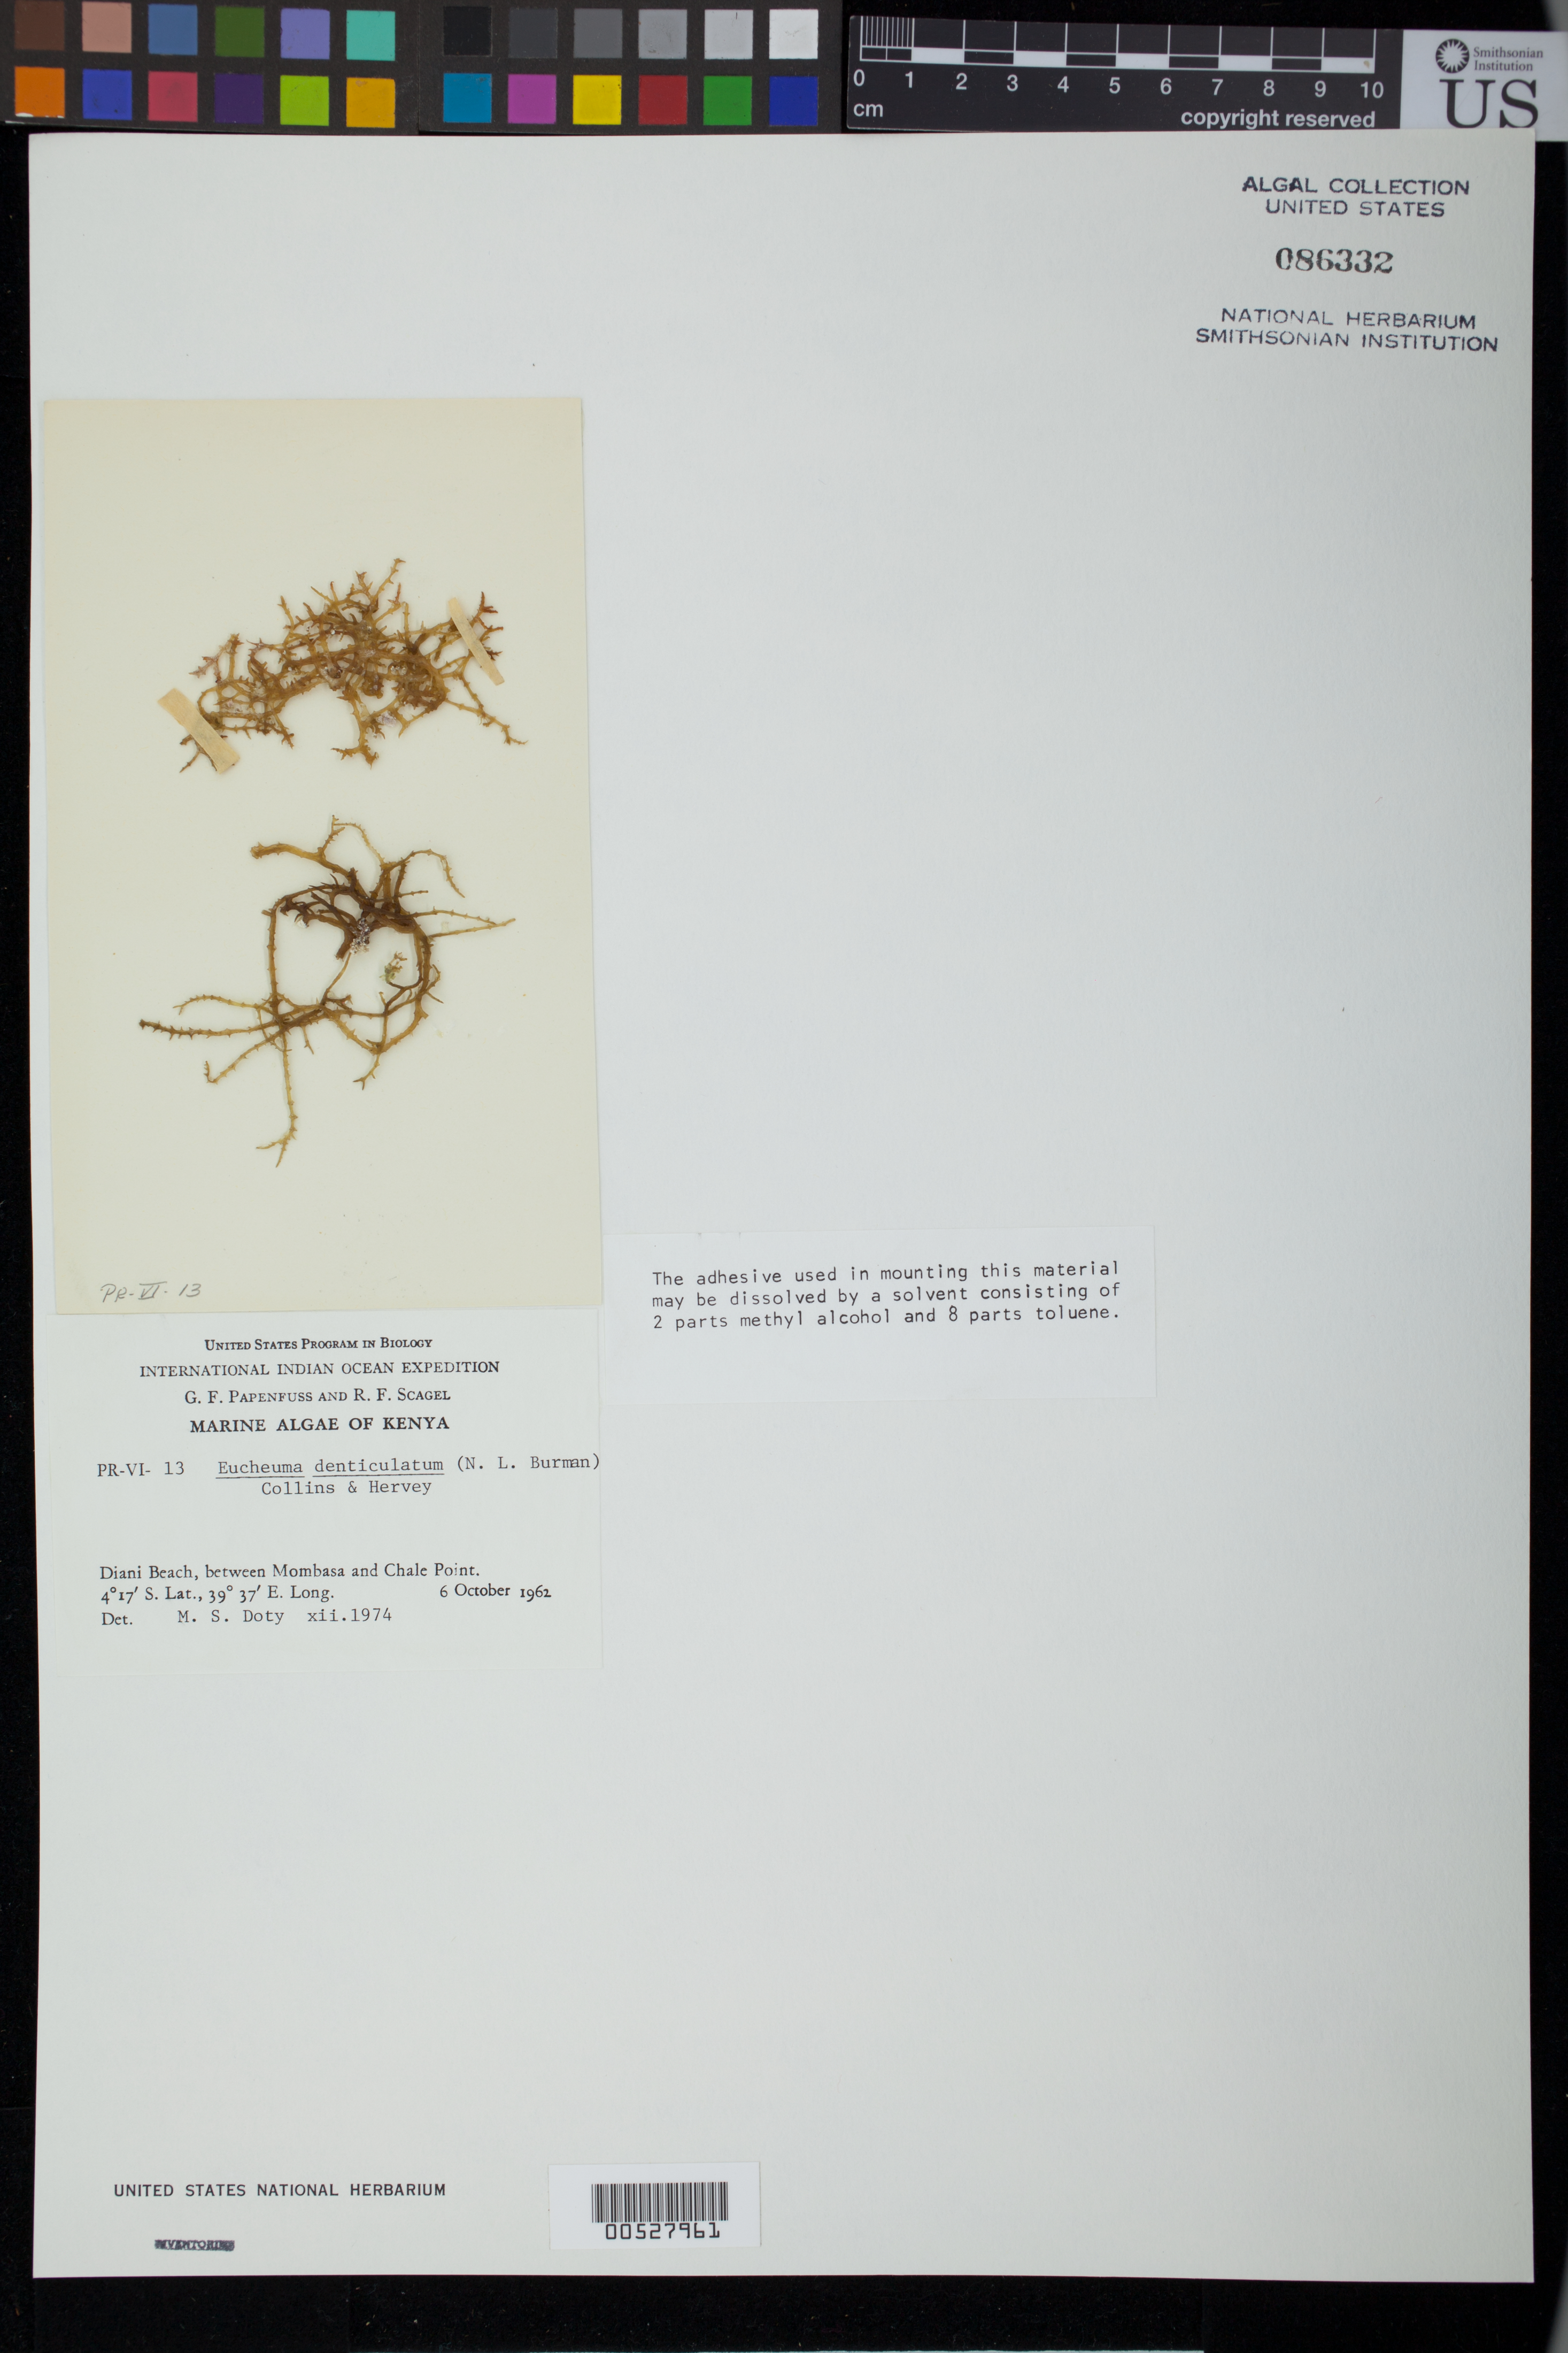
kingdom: Plantae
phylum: Rhodophyta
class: Florideophyceae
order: Gigartinales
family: Solieriaceae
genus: Eucheuma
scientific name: Eucheuma denticulatum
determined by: Doty, M. S.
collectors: G. Papenfuss & R. F. Scagel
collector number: PR-VI-13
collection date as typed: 06 Oct 1962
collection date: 1962-10-06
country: Kenya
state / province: Mombasa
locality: Diani Beach, between Mombasa and Chale Point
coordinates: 4 17'S, 39 37'E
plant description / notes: International Indian Ocean Expedition, 1962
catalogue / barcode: US 86332